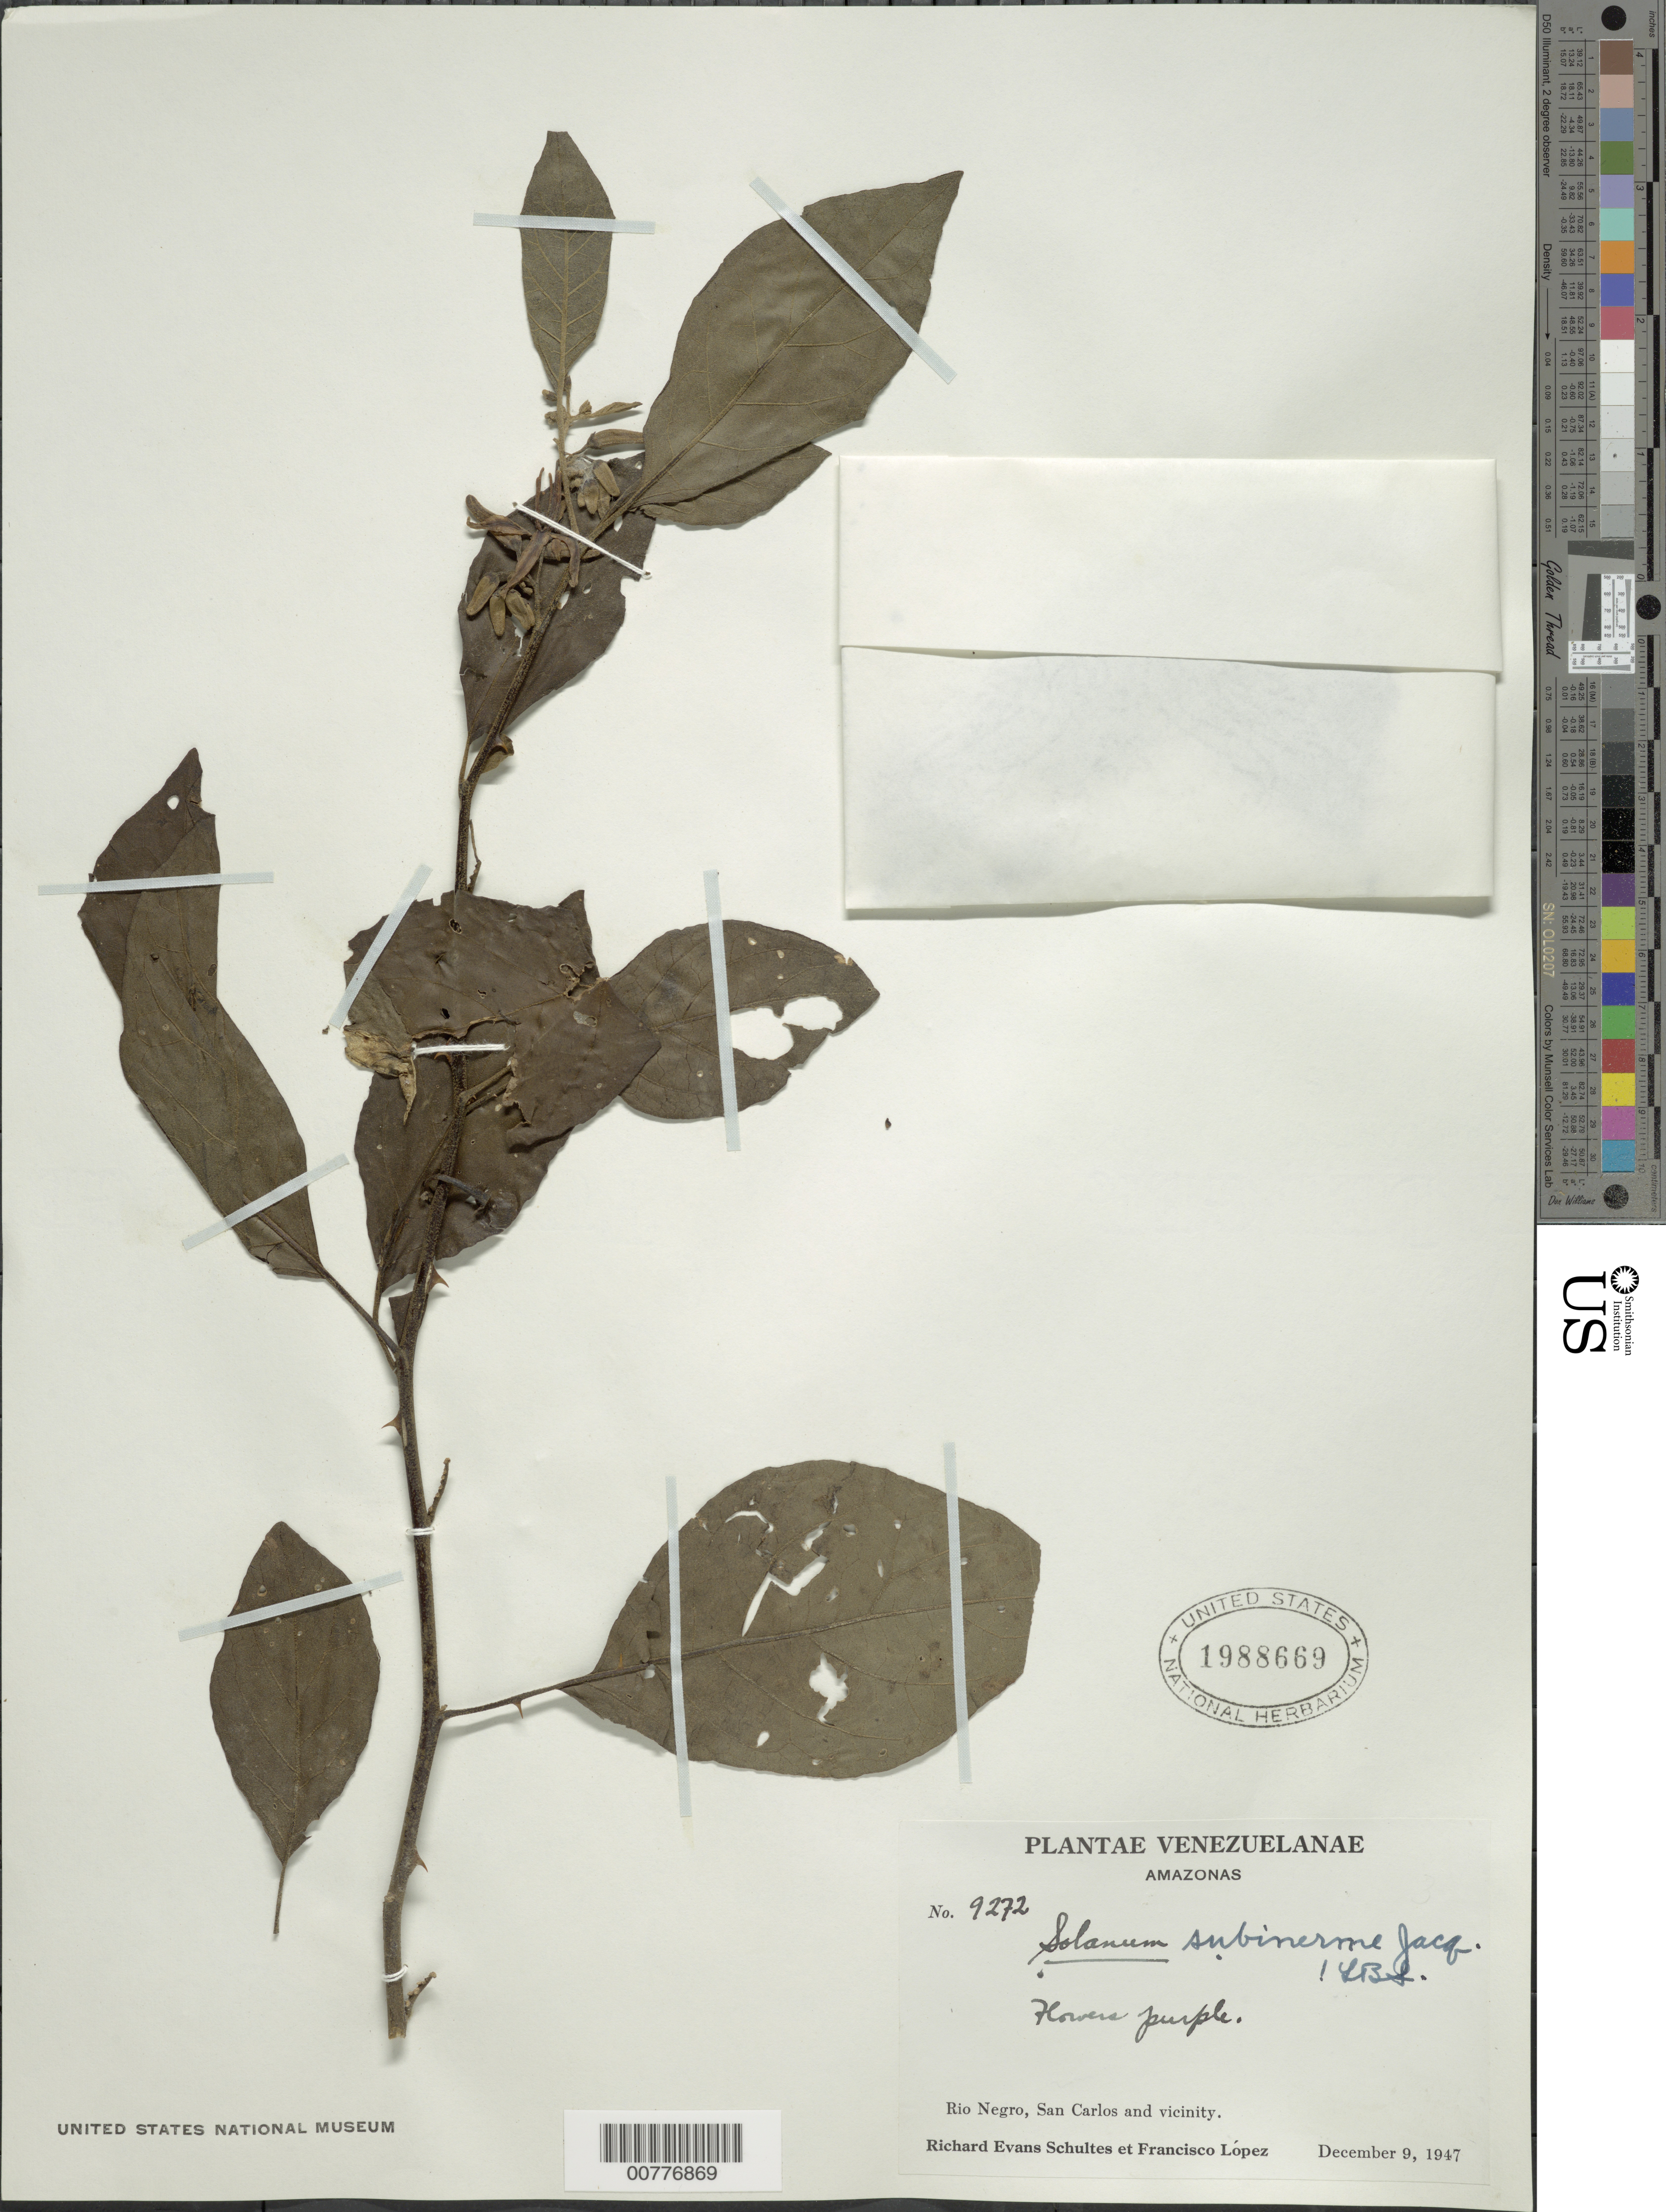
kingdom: Plantae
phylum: Tracheophyta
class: Magnoliopsida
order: Solanales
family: Solanaceae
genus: Solanum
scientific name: Solanum subinerme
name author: Jacq.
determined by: Smith, Lyman B., (US), NMNH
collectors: R. E. Schultes & F. López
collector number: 9272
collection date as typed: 12 Dec 1947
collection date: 1947-12-12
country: Venezuela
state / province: Amazonas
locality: San Carlos and vicinity, Río Negro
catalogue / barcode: US 1988669